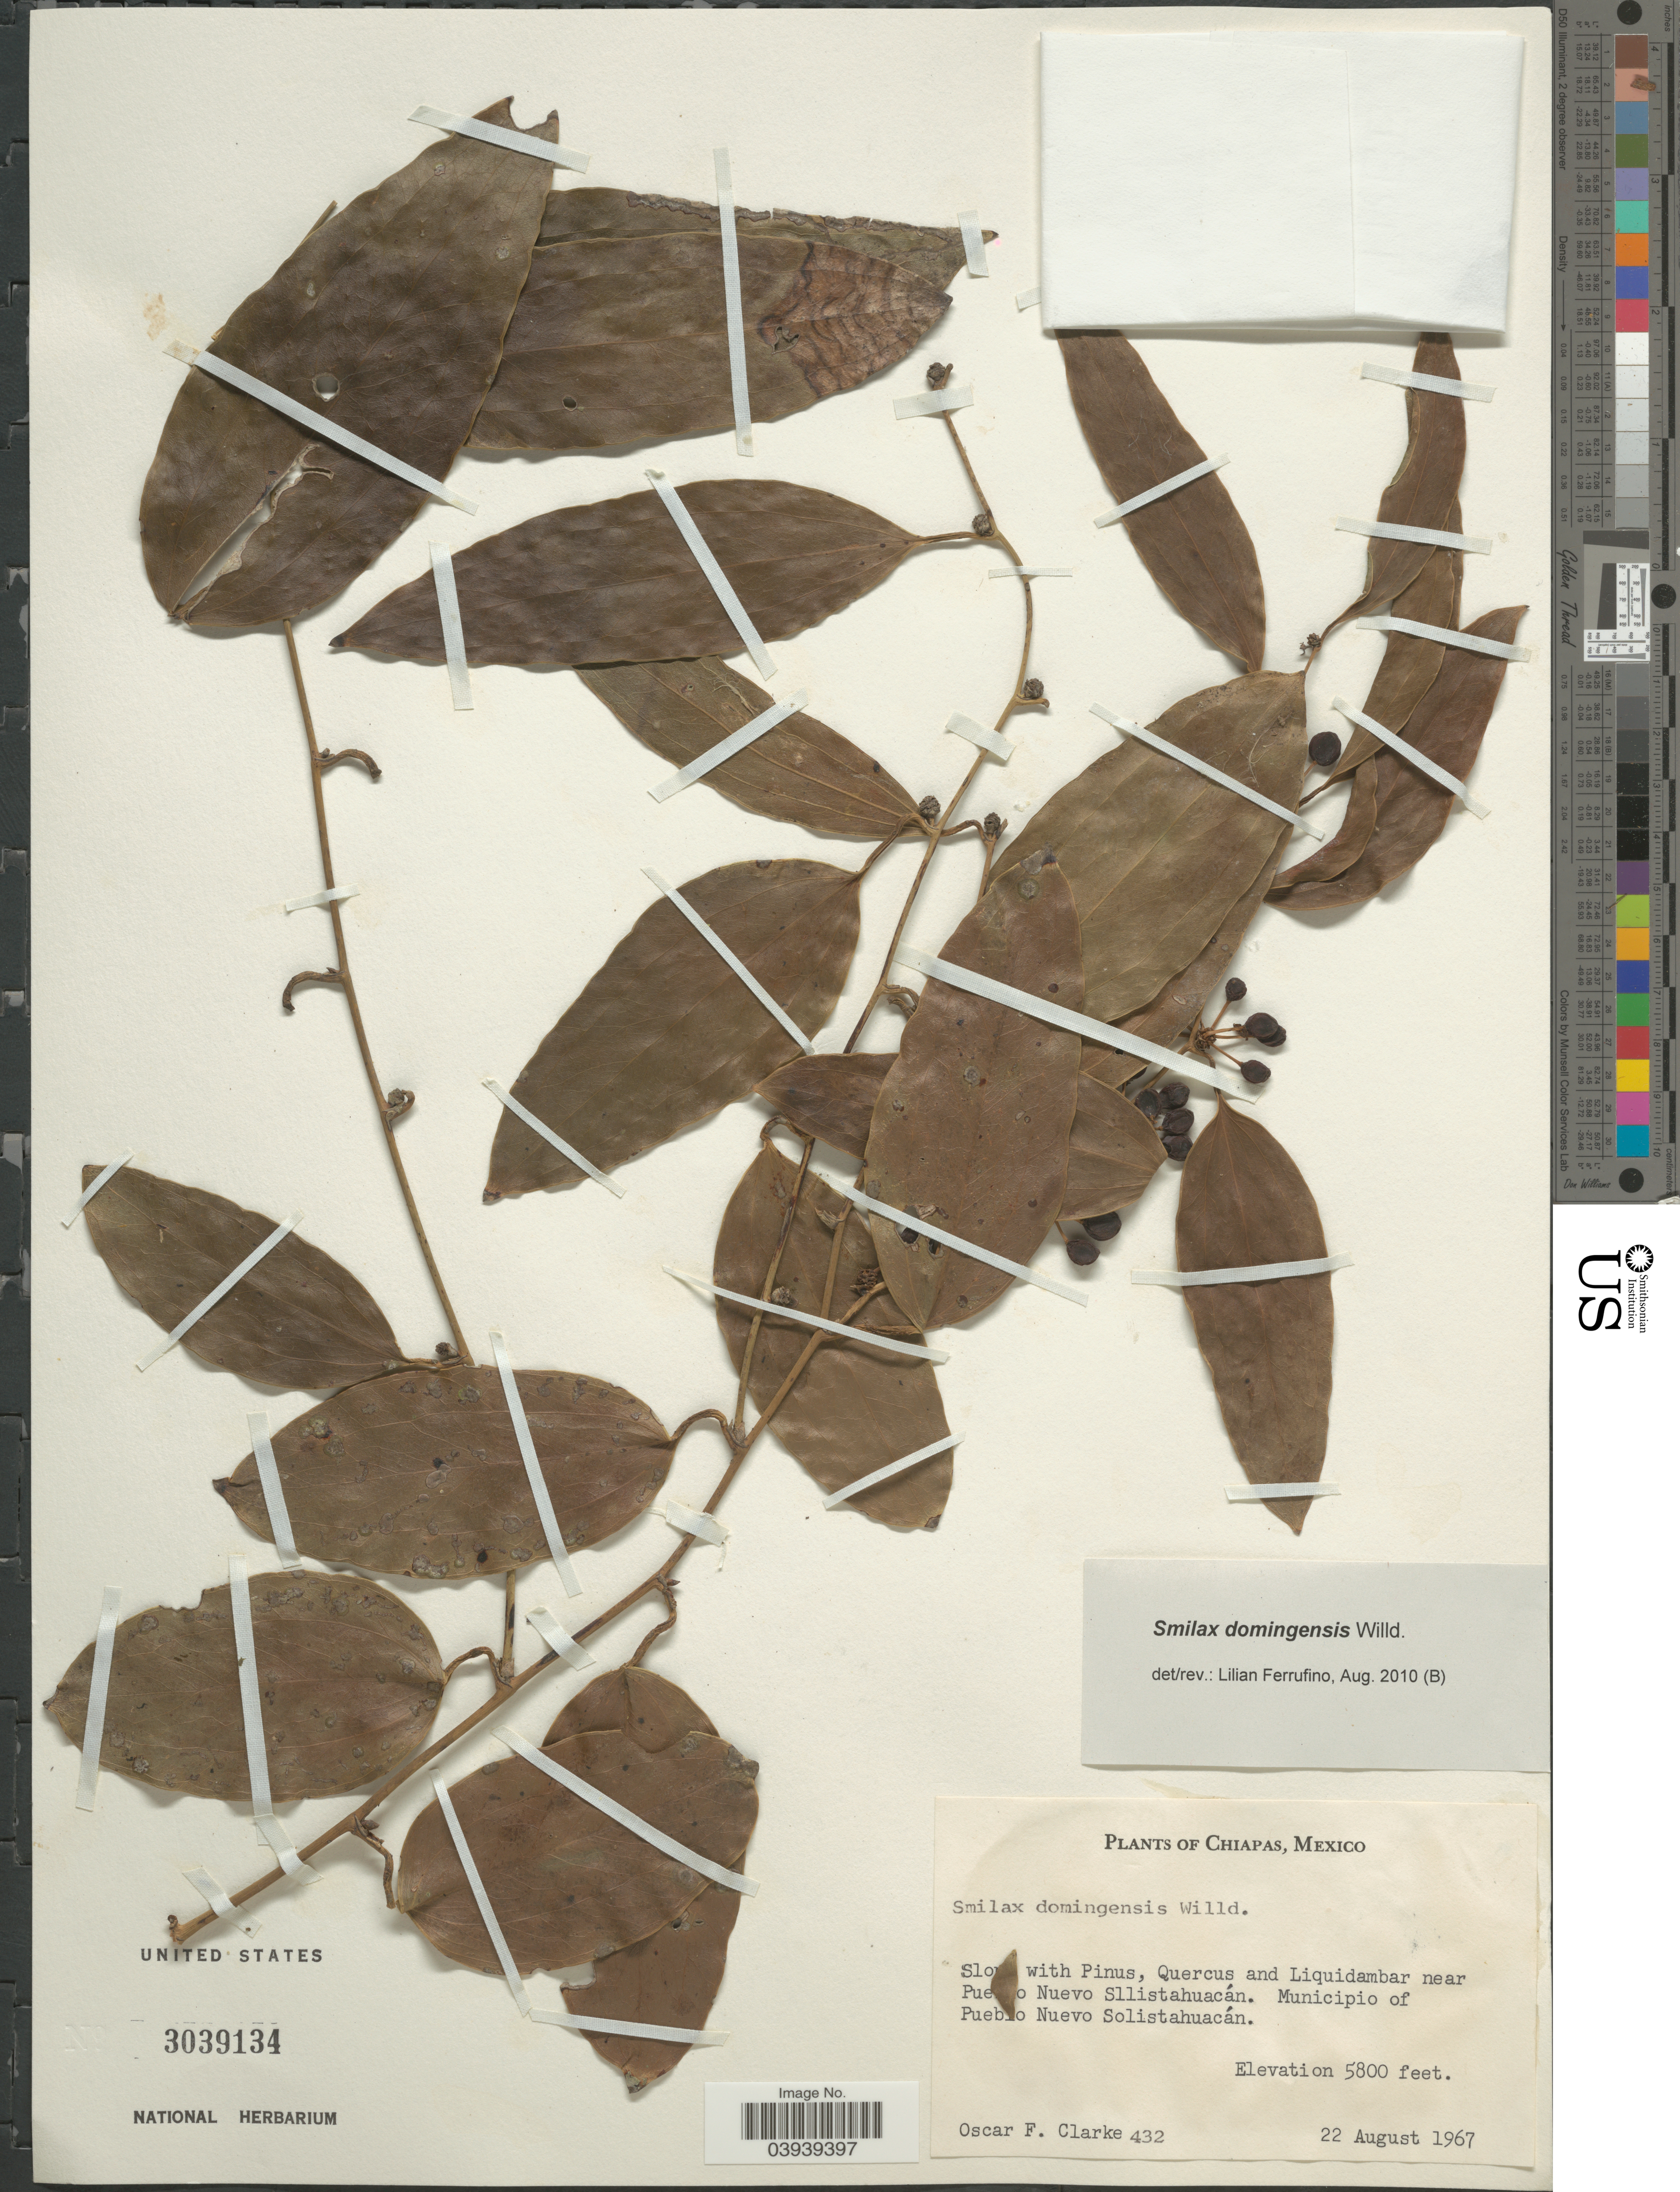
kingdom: Plantae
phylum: Tracheophyta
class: Liliopsida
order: Liliales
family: Smilacaceae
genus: Smilax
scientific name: Smilax domingensis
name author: Willd.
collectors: O. F. Clarke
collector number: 432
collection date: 1967-08-22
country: Mexico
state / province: Chiapas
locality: Near Pueblo Nuevo Sllistahuacá. Municipio of Pueblo Nuevo Solistahuacán.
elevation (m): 1768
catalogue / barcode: US 3039134